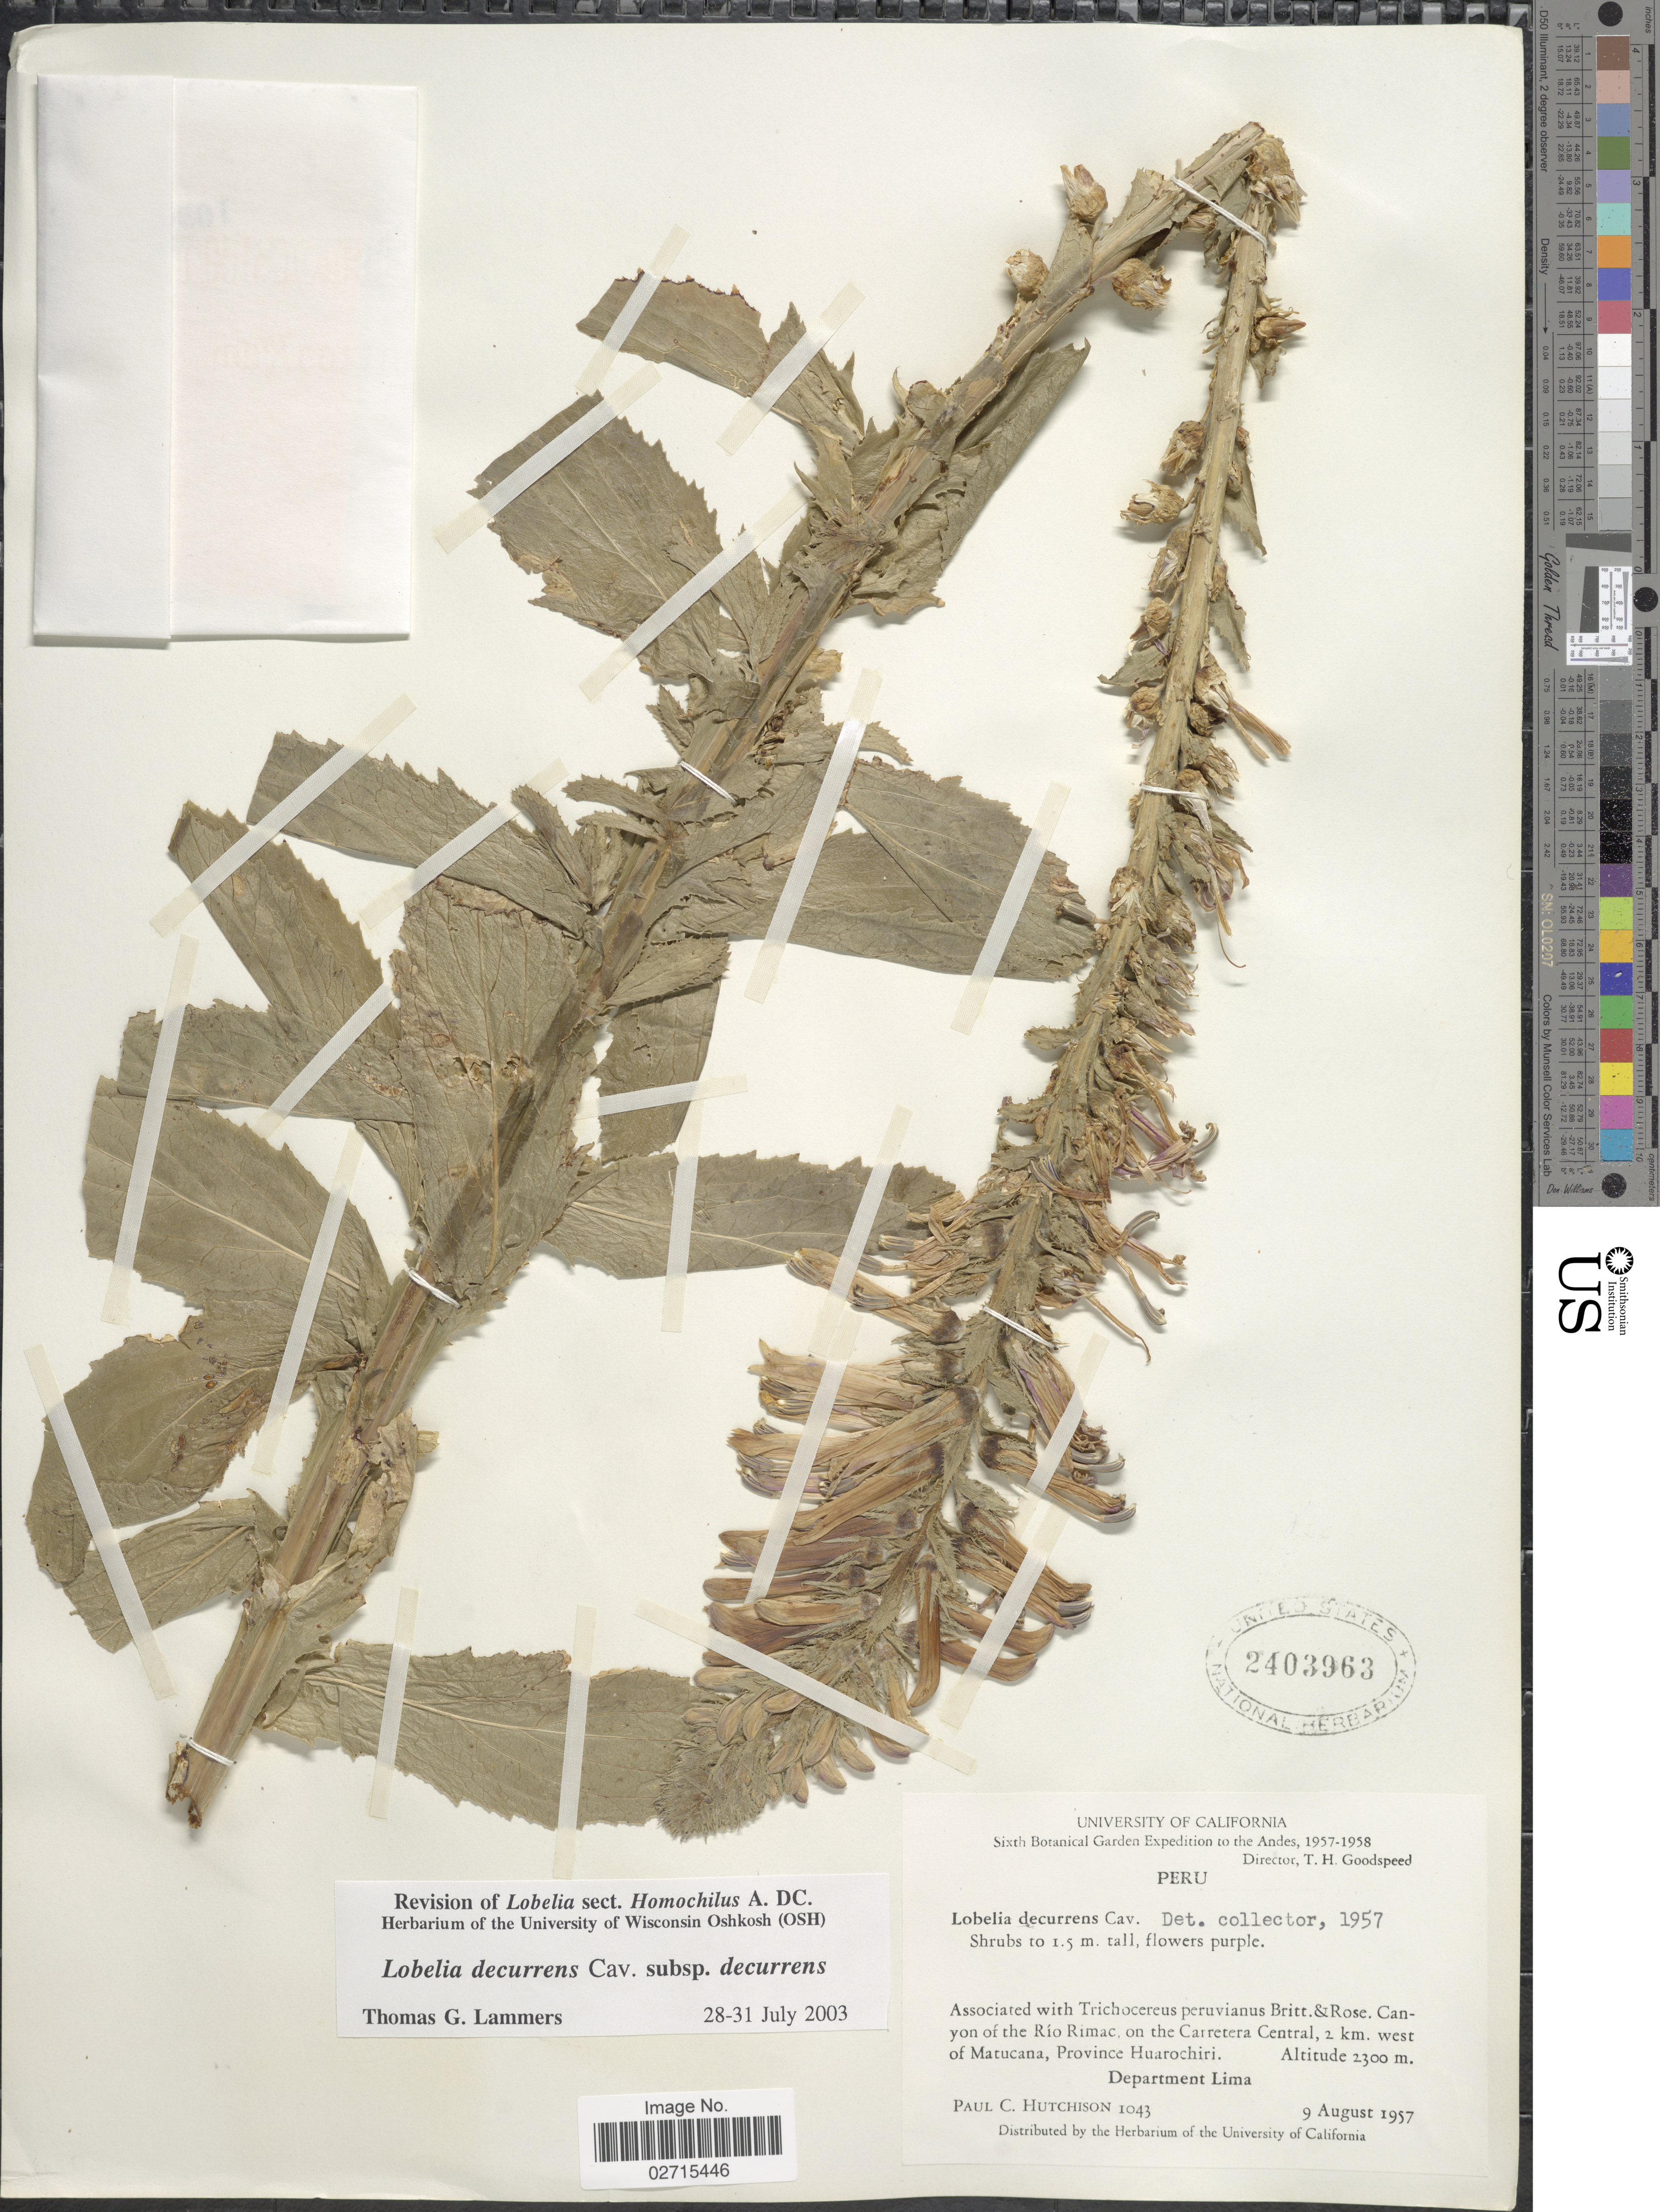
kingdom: Plantae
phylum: Tracheophyta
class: Magnoliopsida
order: Asterales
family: Campanulaceae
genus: Lobelia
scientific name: Lobelia decurrens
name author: Cav.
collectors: P. C. Hutchison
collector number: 1043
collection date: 1957-08-09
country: Peru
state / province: Lima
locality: The Andes, Canyon of the Río Rimac, on the Carretera Central, 2 km. west of Matucana, Province Huarochiri, Department Lima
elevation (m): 2300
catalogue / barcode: US 2403963